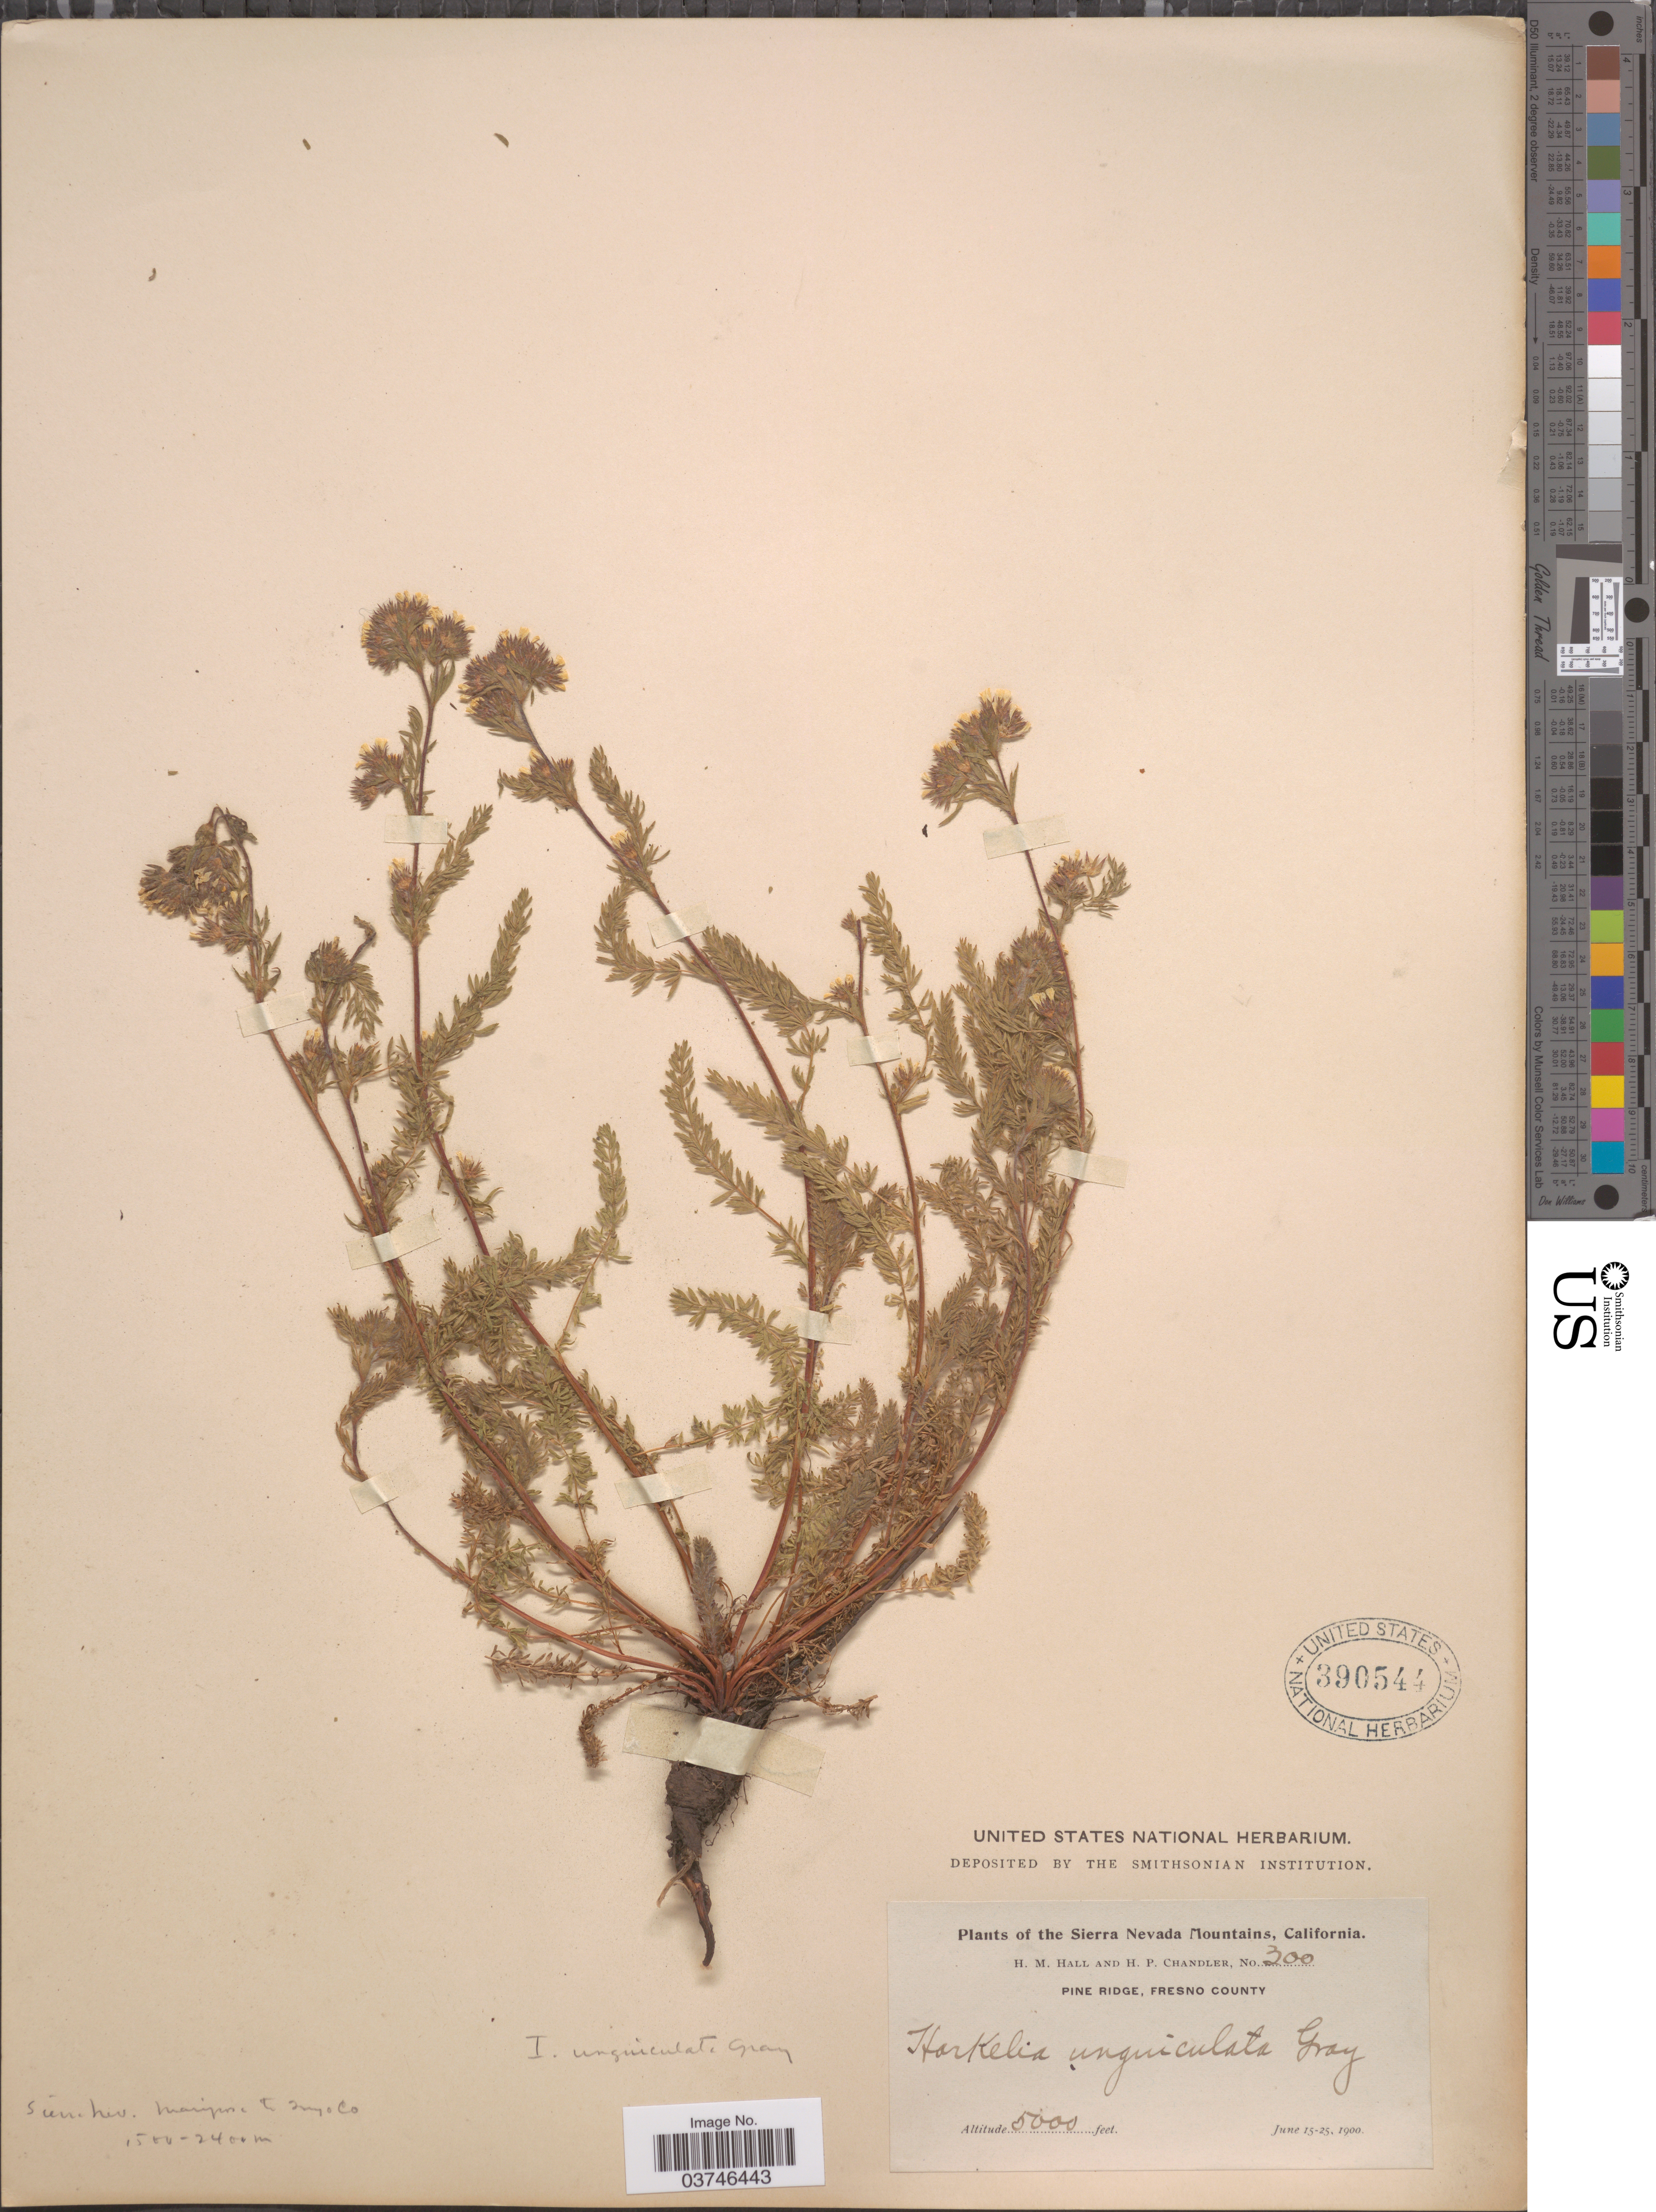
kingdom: Plantae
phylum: Tracheophyta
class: Magnoliopsida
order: Rosales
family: Rosaceae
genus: Potentilla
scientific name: Potentilla unguiculata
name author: (A. Gray) Hook. f.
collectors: H. M. Hall & H. Chandler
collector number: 300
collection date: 1900-06-15/1900-06-25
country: United States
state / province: California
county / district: Fresno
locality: Sierra Nevada Mountains. Pine Ridge, Fresno County.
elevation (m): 1524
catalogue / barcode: US 390544